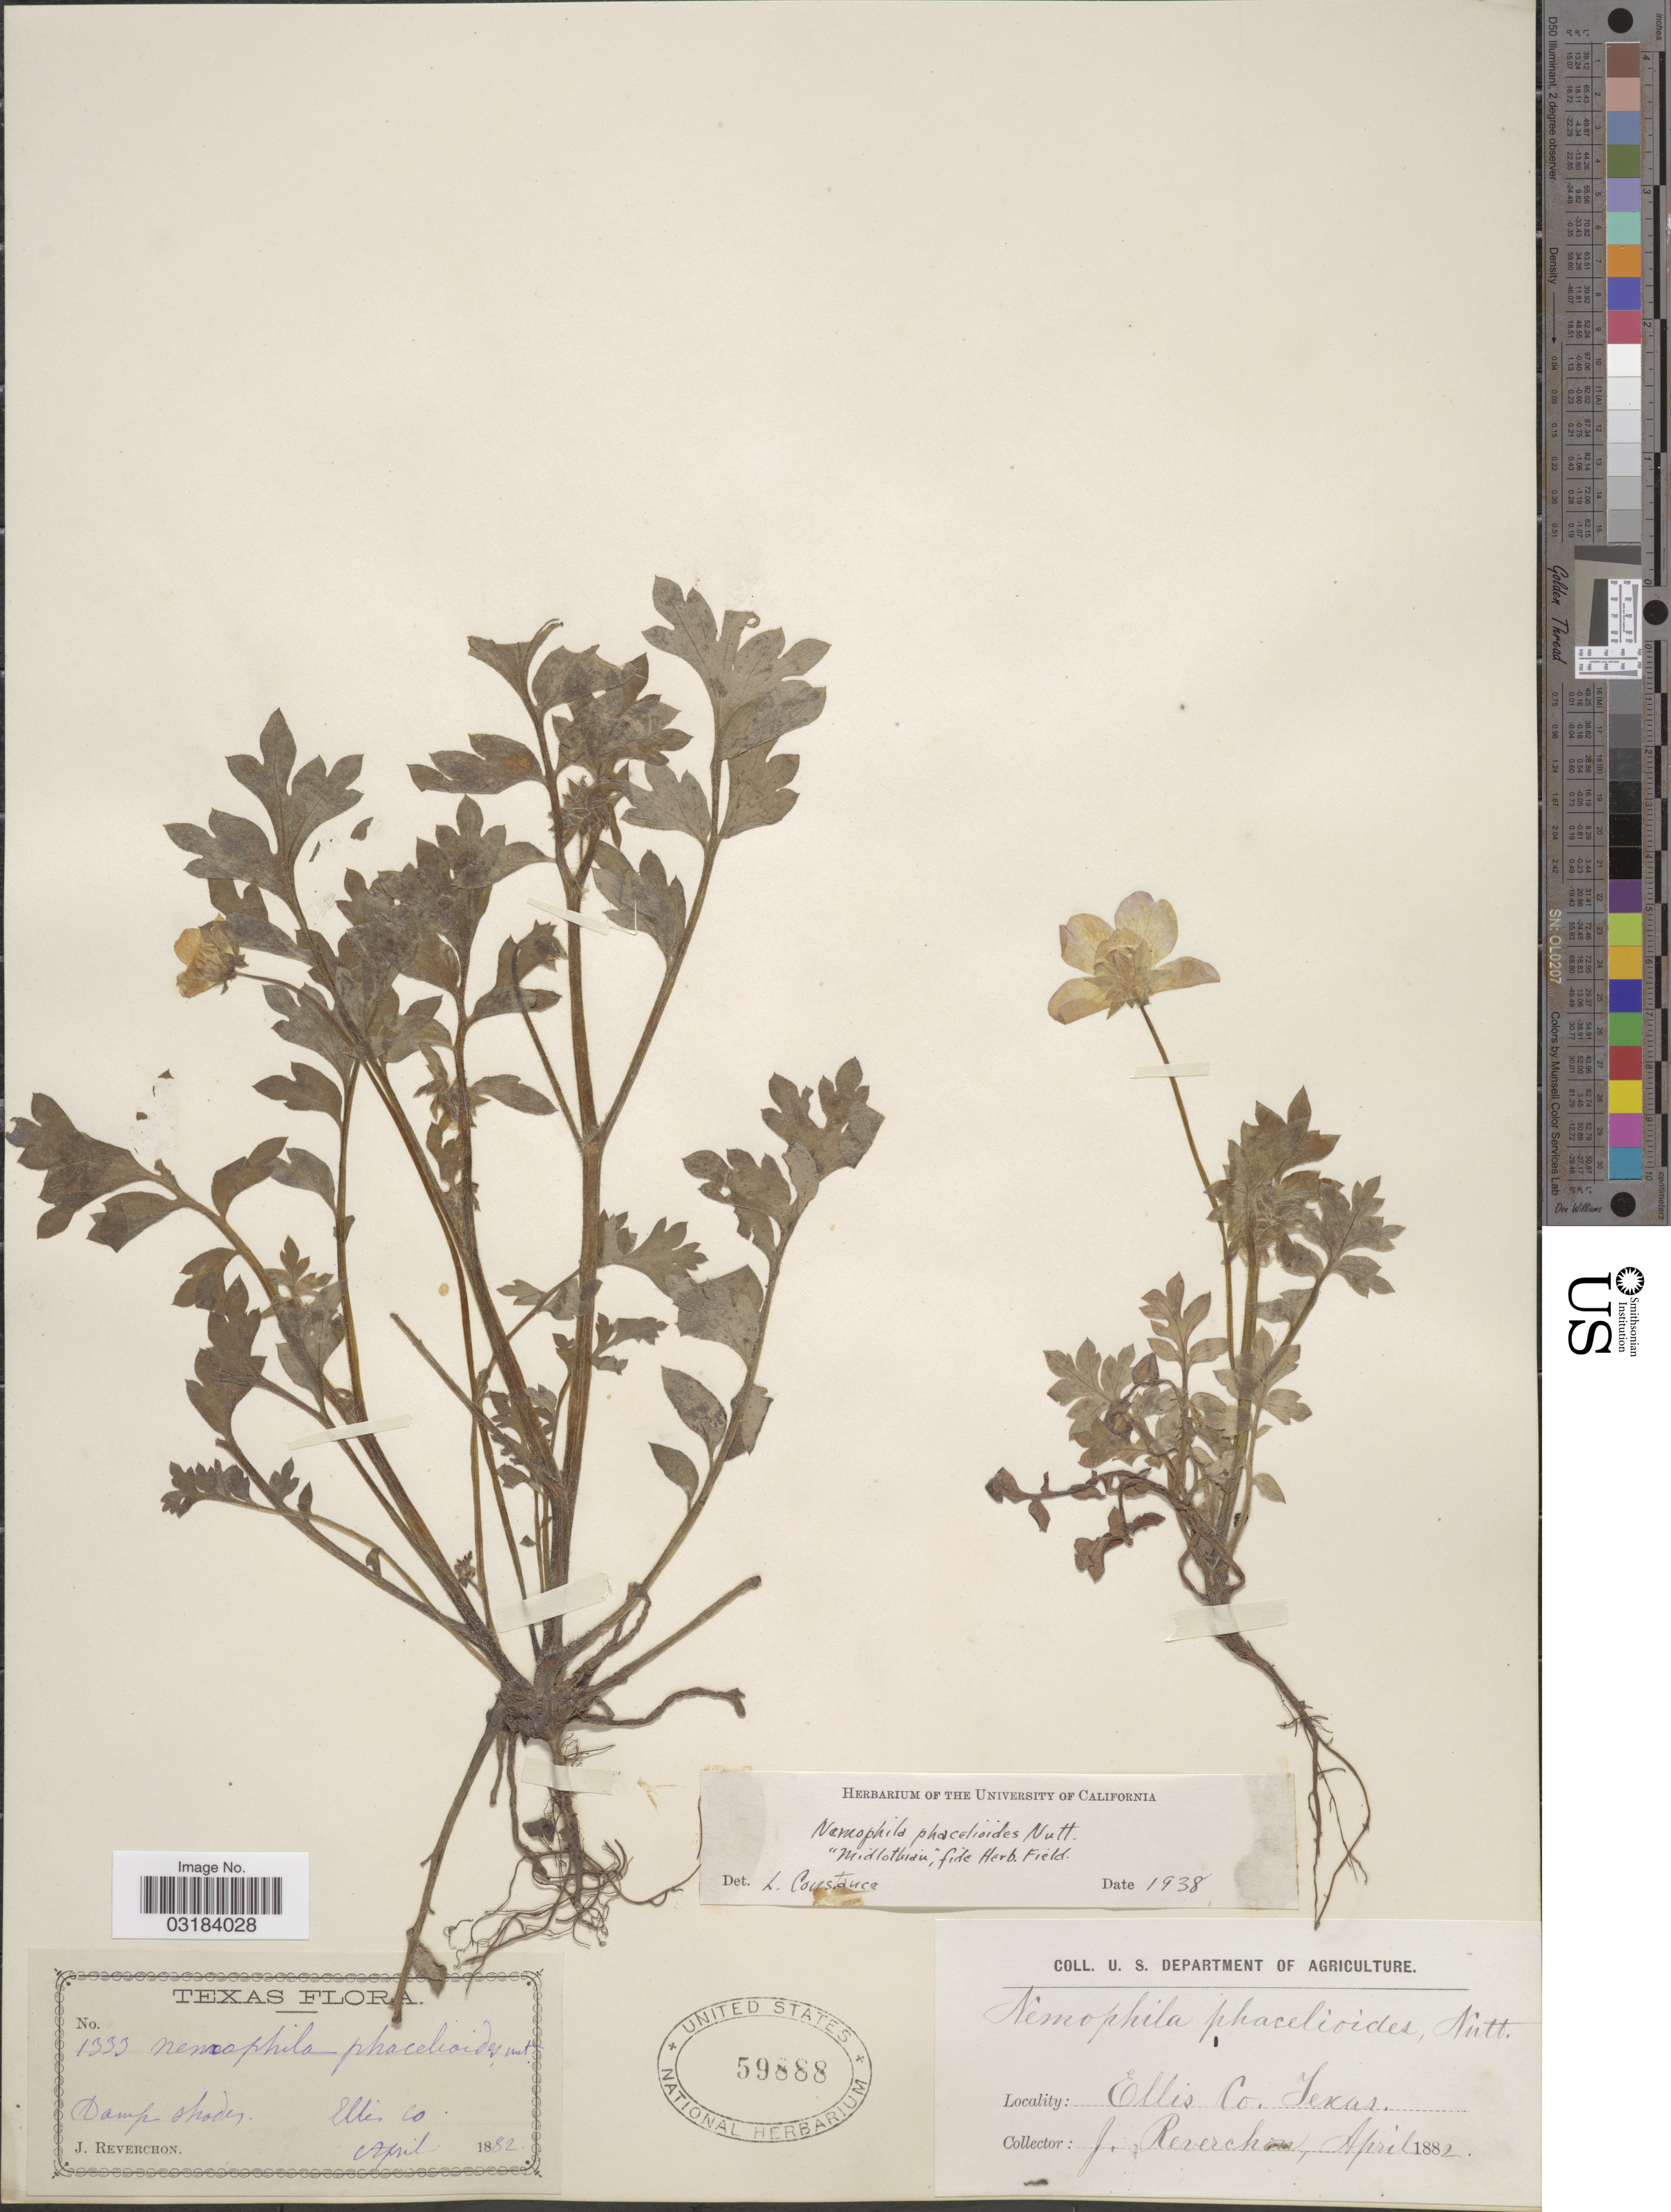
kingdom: Plantae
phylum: Tracheophyta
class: Magnoliopsida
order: Boraginales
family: Hydrophyllaceae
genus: Nemophila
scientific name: Nemophila phacelioides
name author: W.P.C. Barton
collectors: J. Reverchon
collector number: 1333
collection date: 1882-04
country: United States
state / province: Texas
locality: Ellis Co.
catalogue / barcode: US 59888